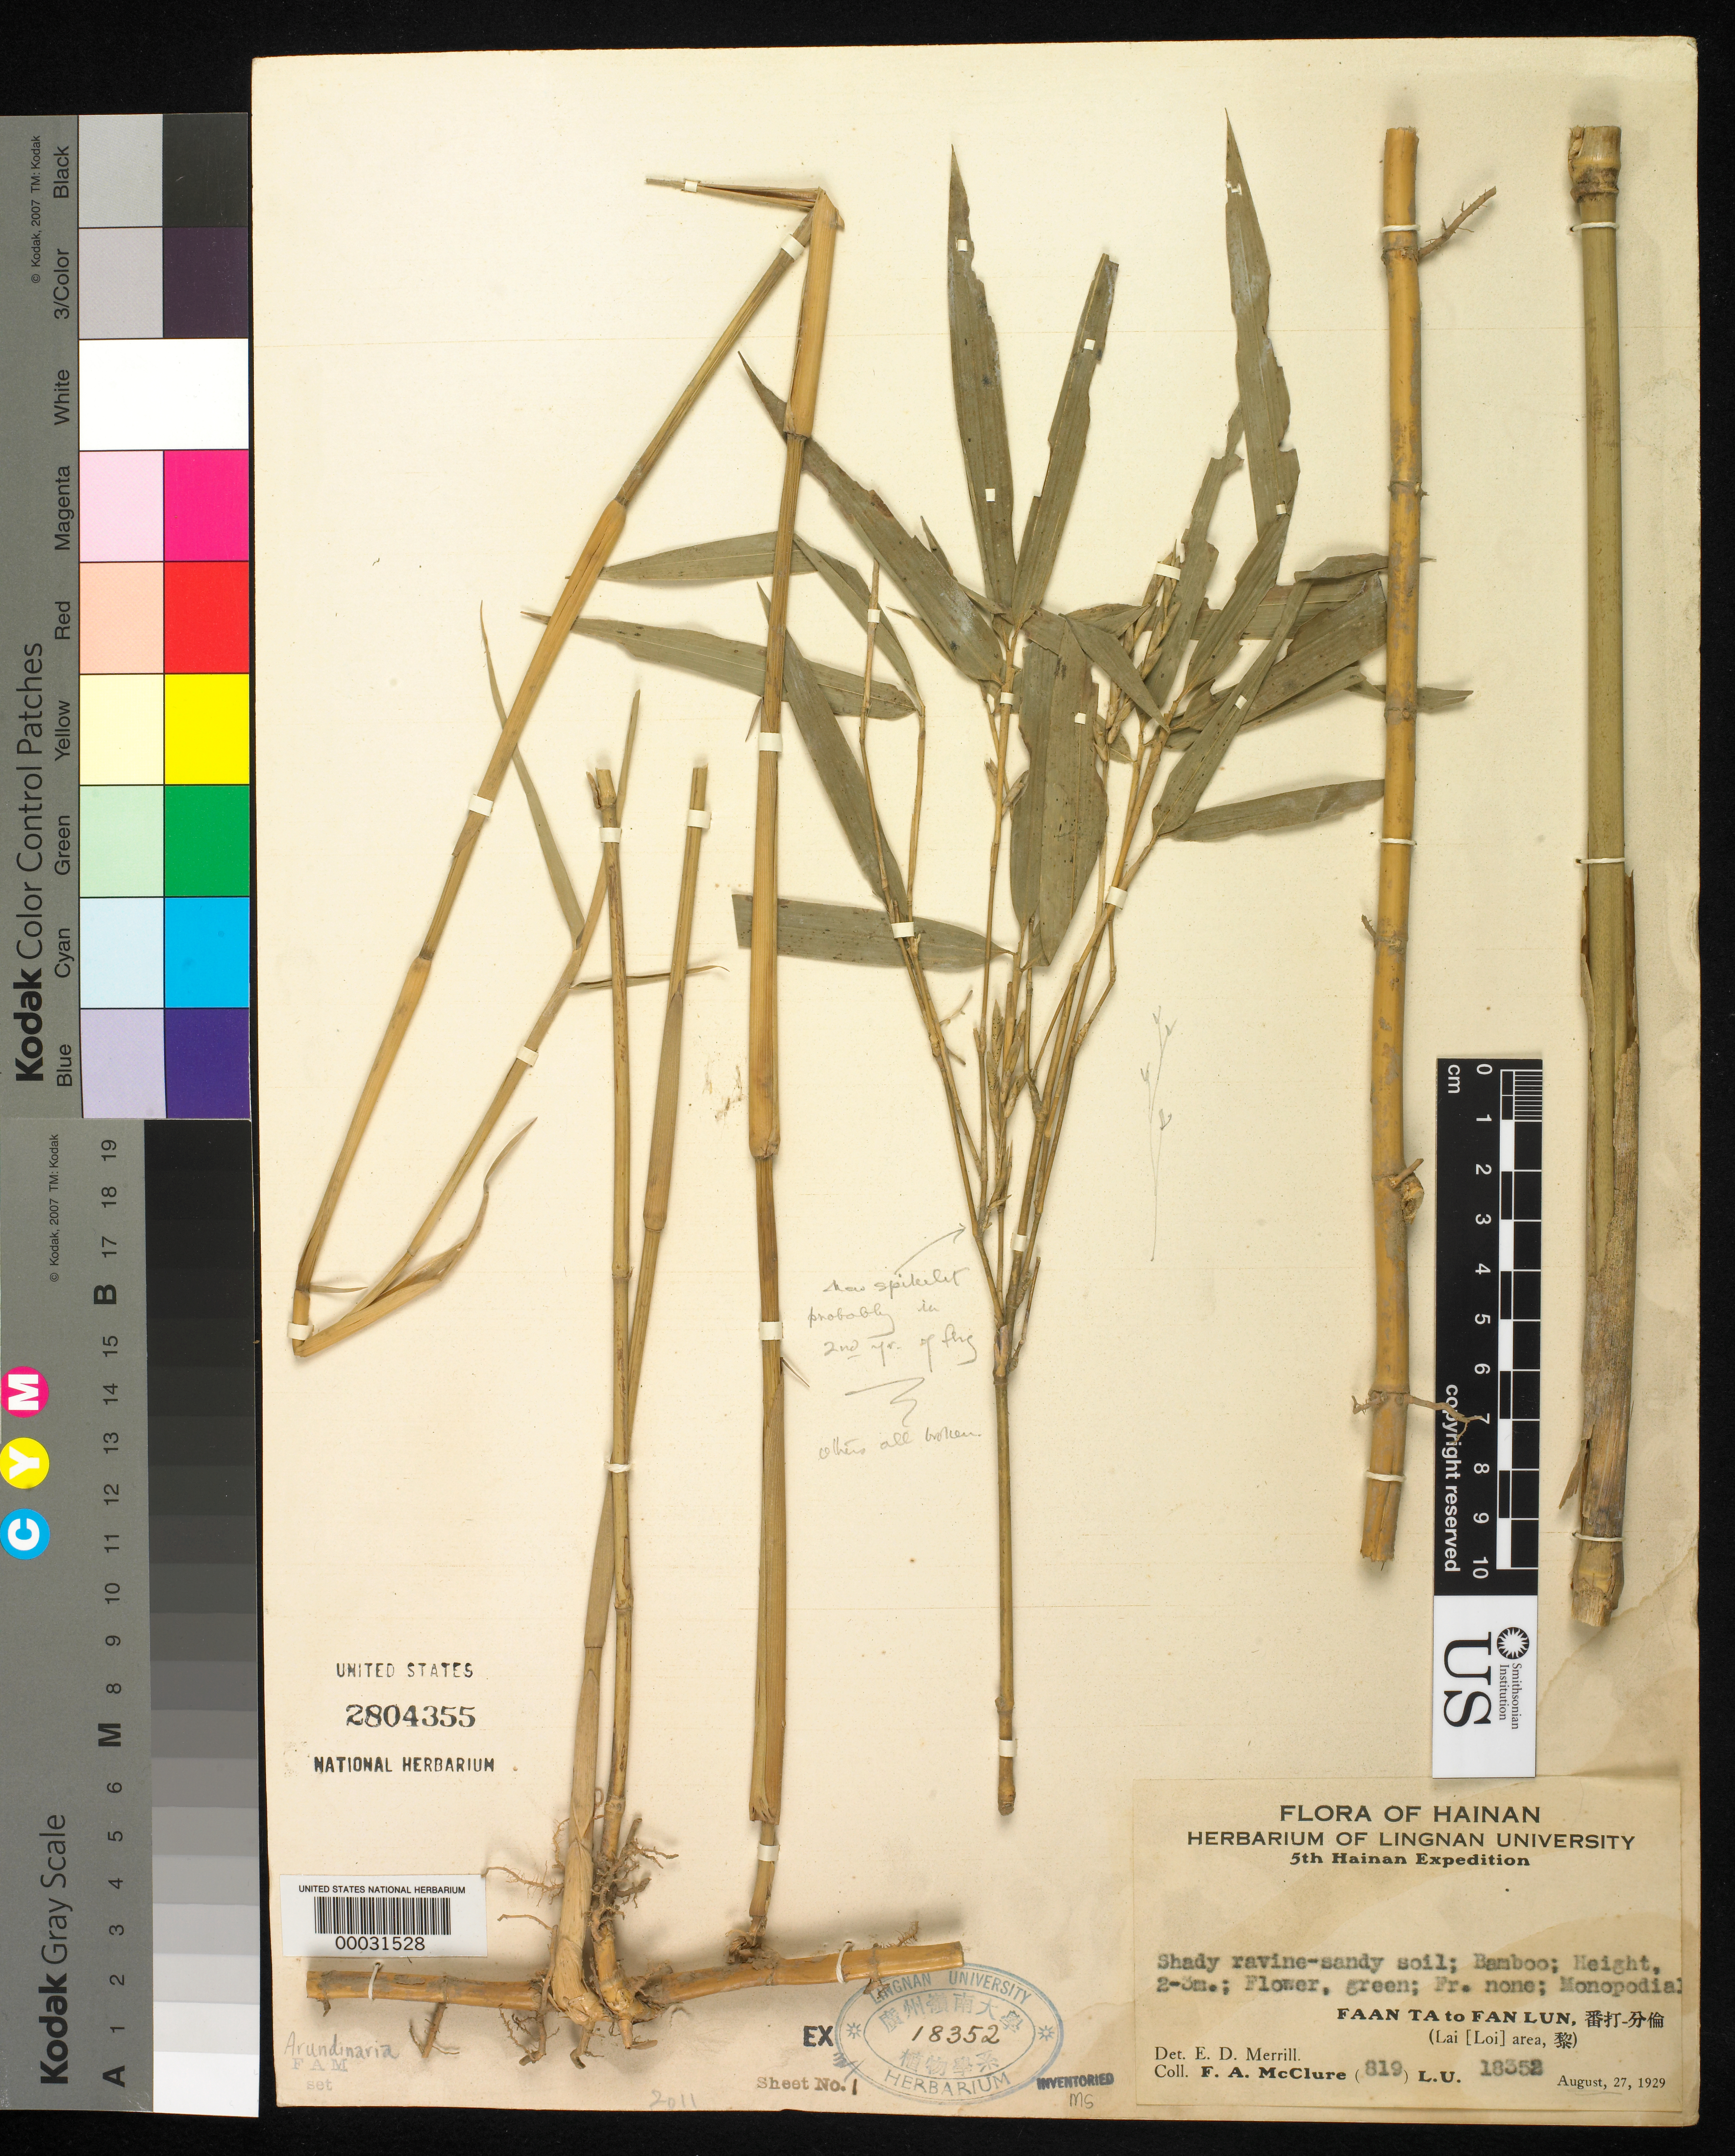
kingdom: Plantae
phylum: Tracheophyta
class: Liliopsida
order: Poales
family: Poaceae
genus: Semiarundinaria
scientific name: Semiarundinaria scopula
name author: McClure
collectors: F. A. McClure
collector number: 819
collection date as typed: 27 Aug 1929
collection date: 1929-08-27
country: China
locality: Faan ta, fan lun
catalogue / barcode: US 2804355